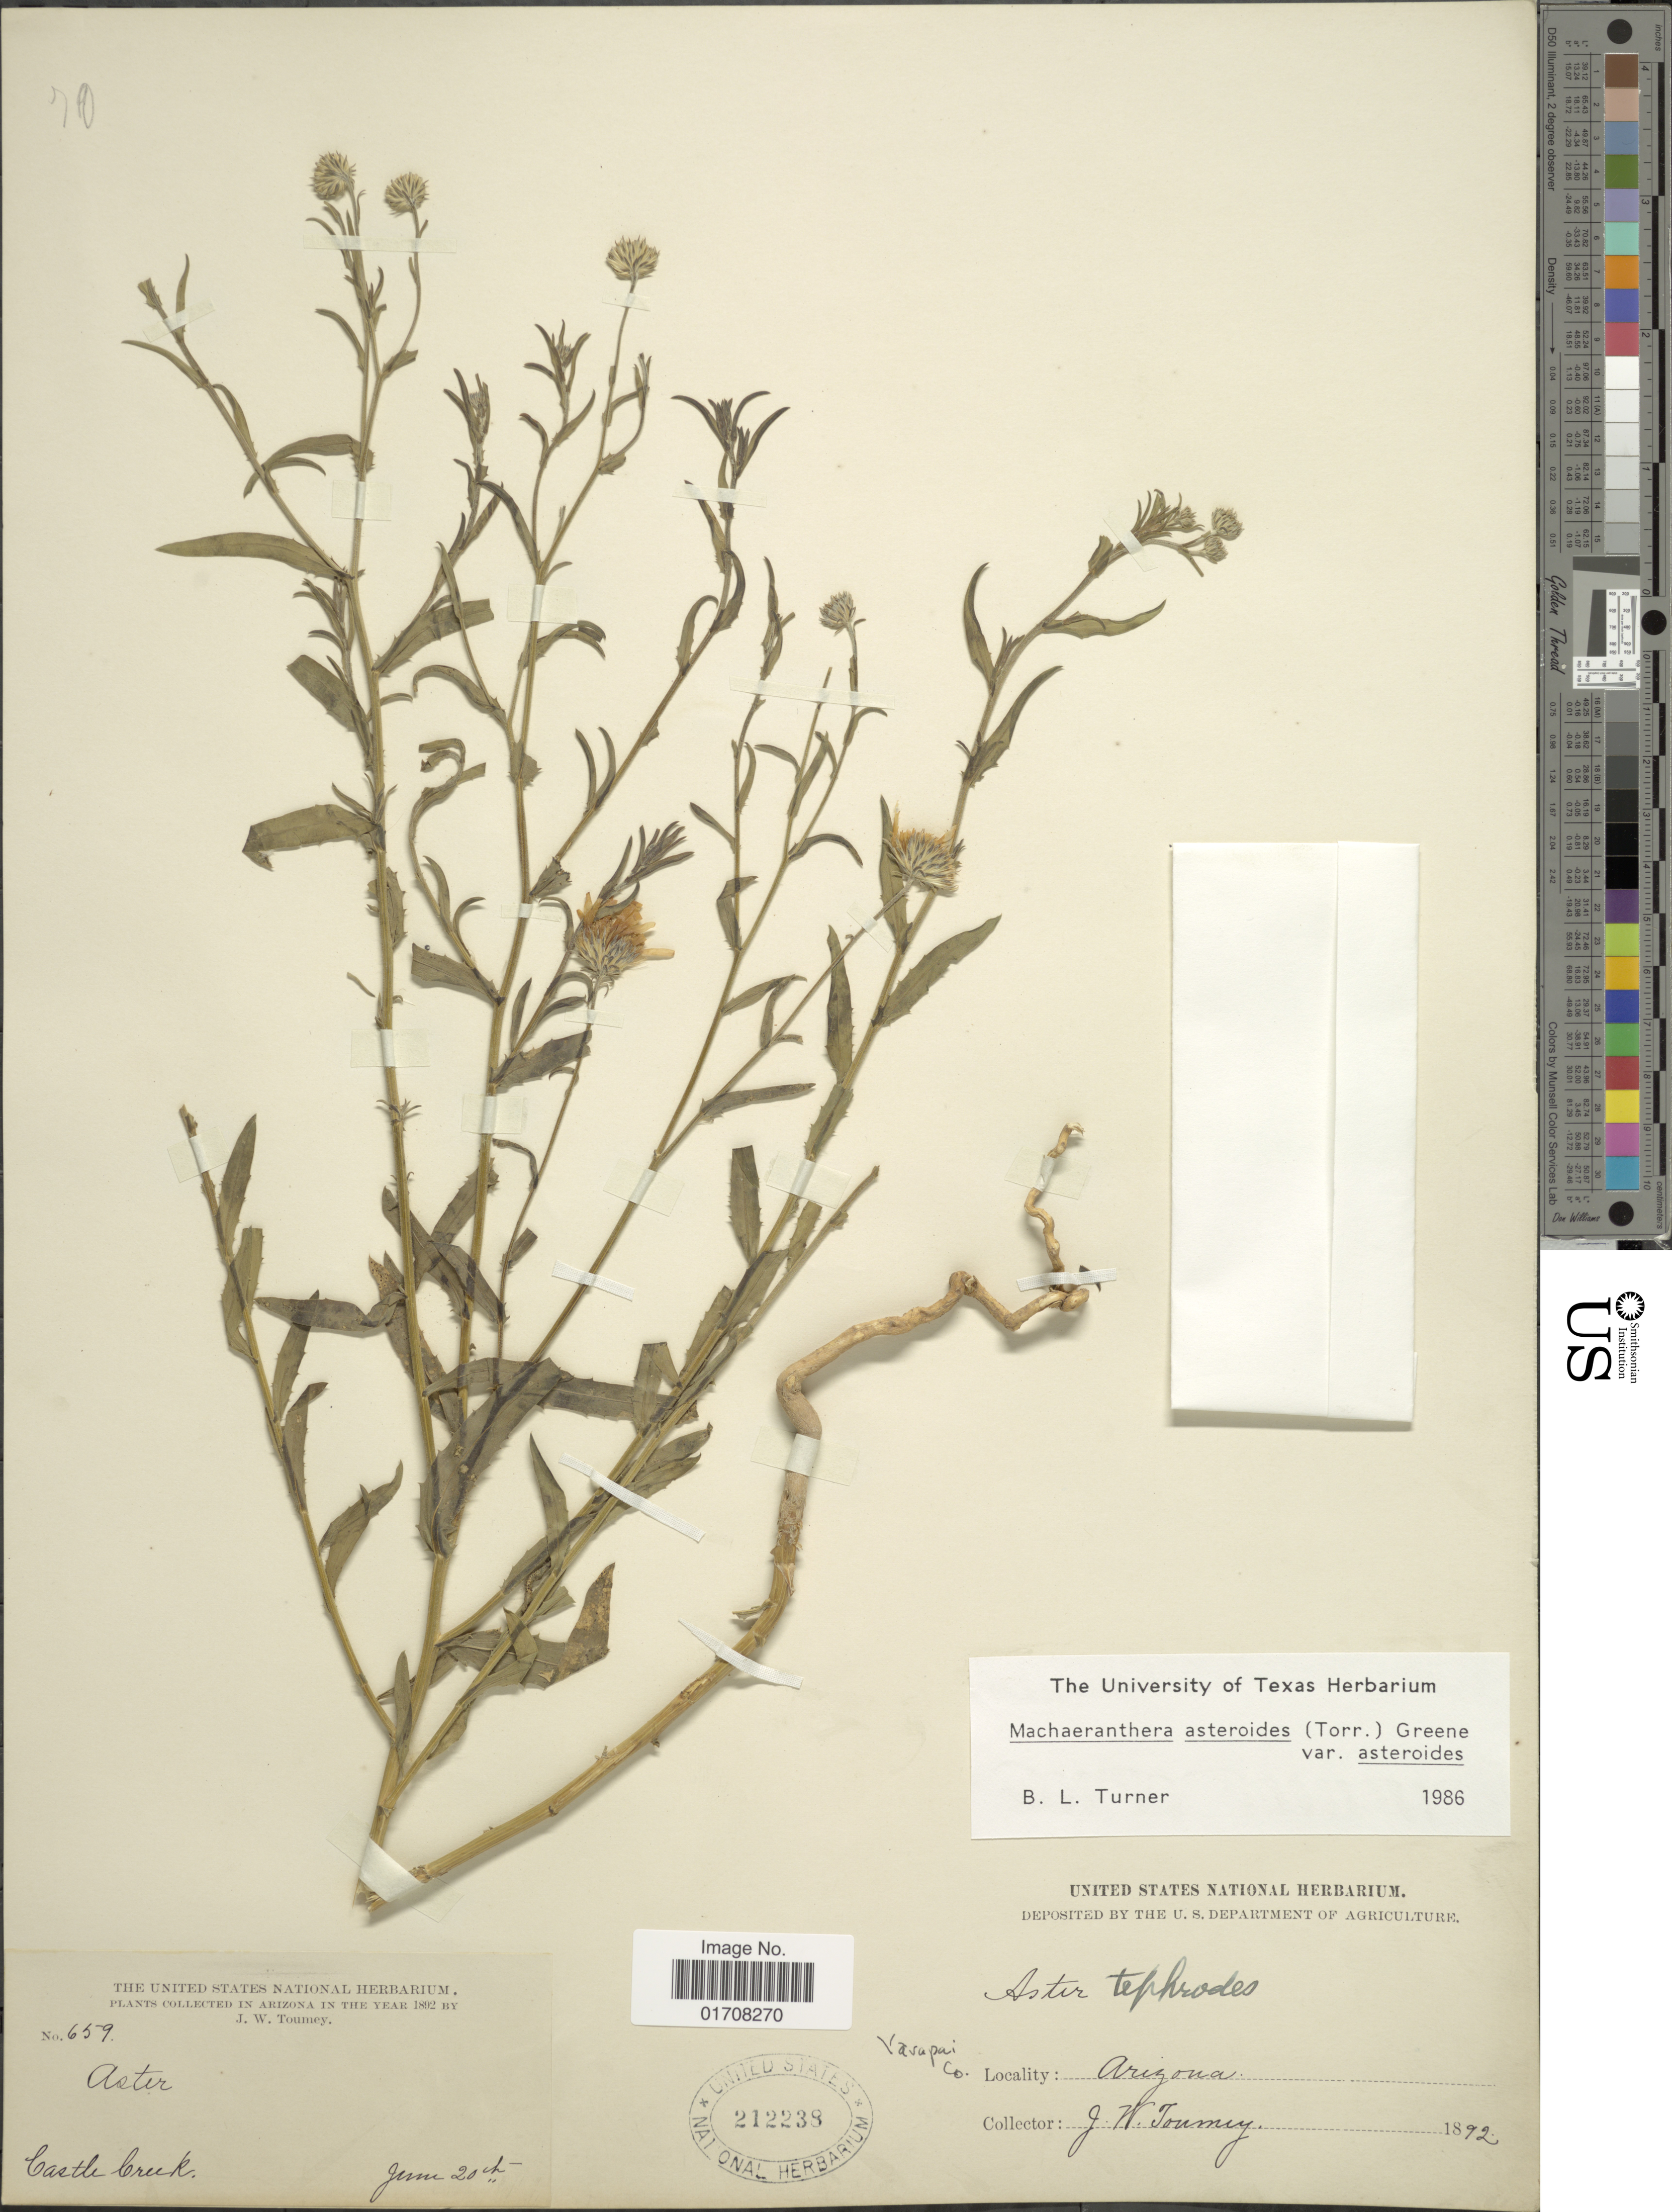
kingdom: Plantae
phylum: Tracheophyta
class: Magnoliopsida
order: Asterales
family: Asteraceae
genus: Machaeranthera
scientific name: Machaeranthera asteroides var. asteroides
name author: (Torr.) Greene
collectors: J. W. Toumey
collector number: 659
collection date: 1892-06-20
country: United States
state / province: Arizona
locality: Castle Creek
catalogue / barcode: US 212238